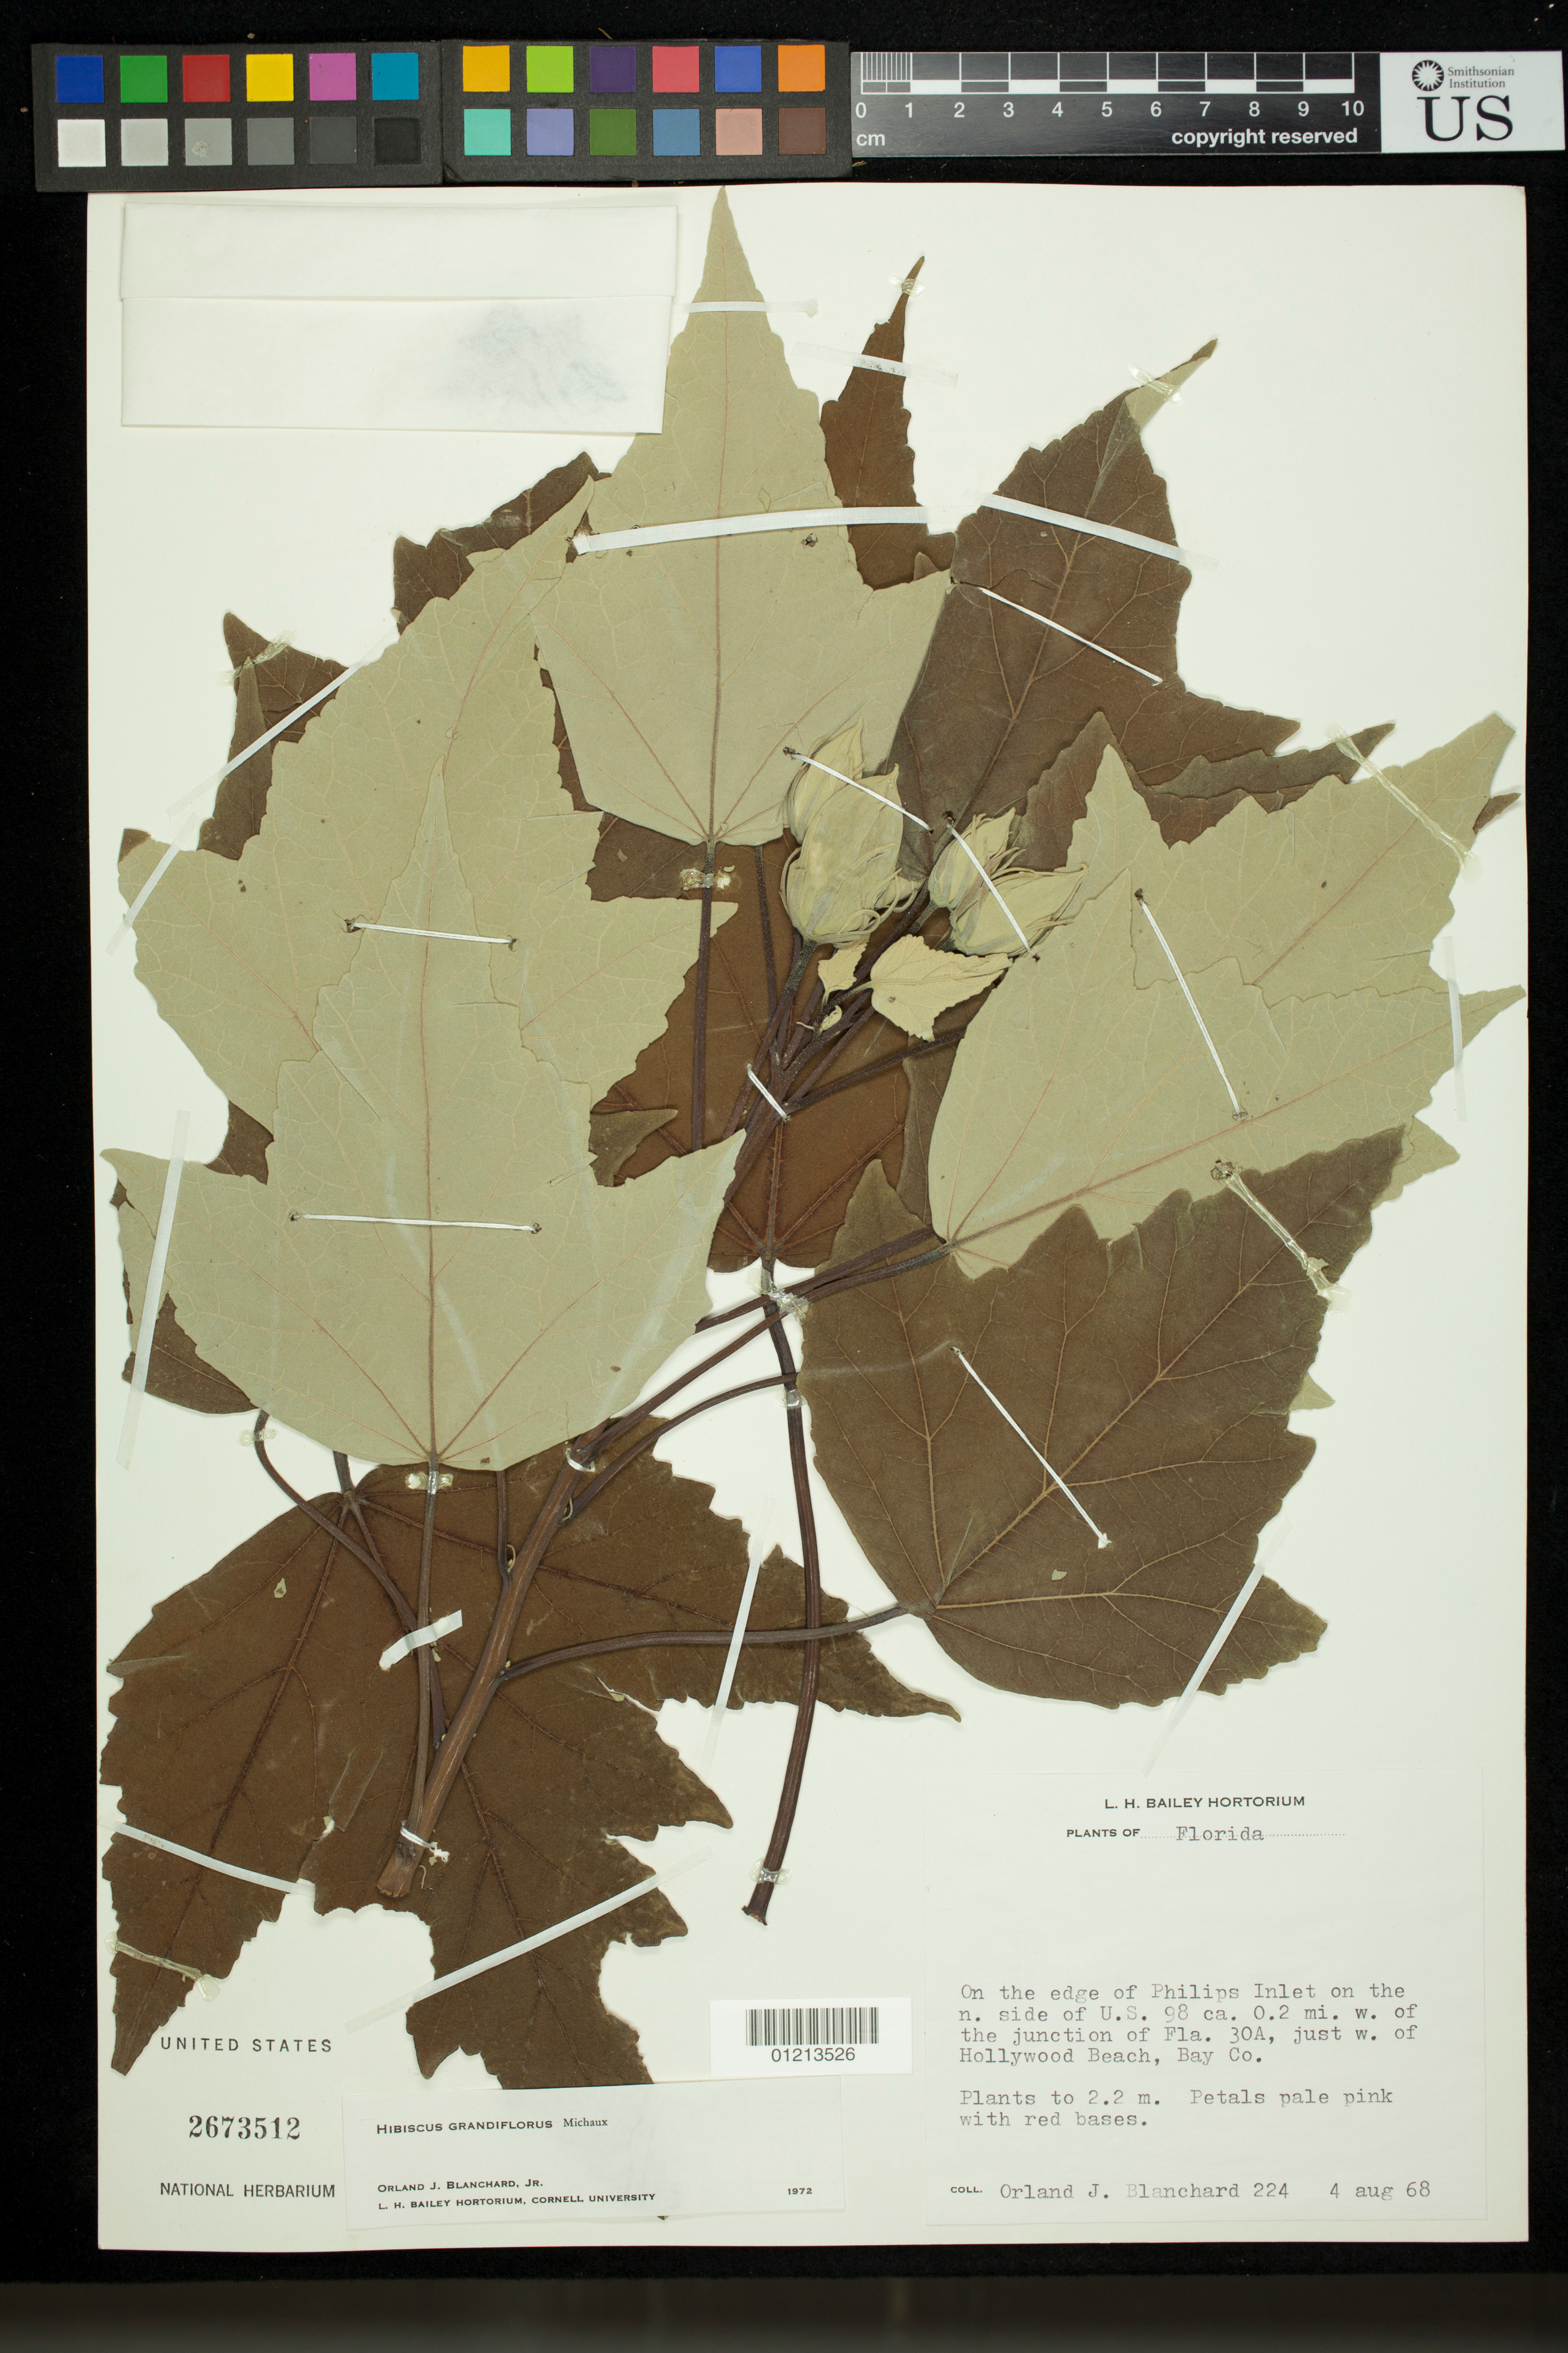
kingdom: Plantae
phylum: Tracheophyta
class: Magnoliopsida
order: Malvales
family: Malvaceae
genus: Hibiscus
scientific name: Hibiscus grandiflorus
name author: Michx.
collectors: O. J. Blanchard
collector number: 224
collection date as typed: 08 Apr 1968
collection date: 1968-04-08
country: United States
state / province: Florida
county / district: Bay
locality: On the edge of Philips Inlet on the n. side of U.S. 98 ca. 0.2 mi. w. of the junction of Fla. 30A, just w. of Hollywood Beach, Bay Co.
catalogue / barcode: US 2673512